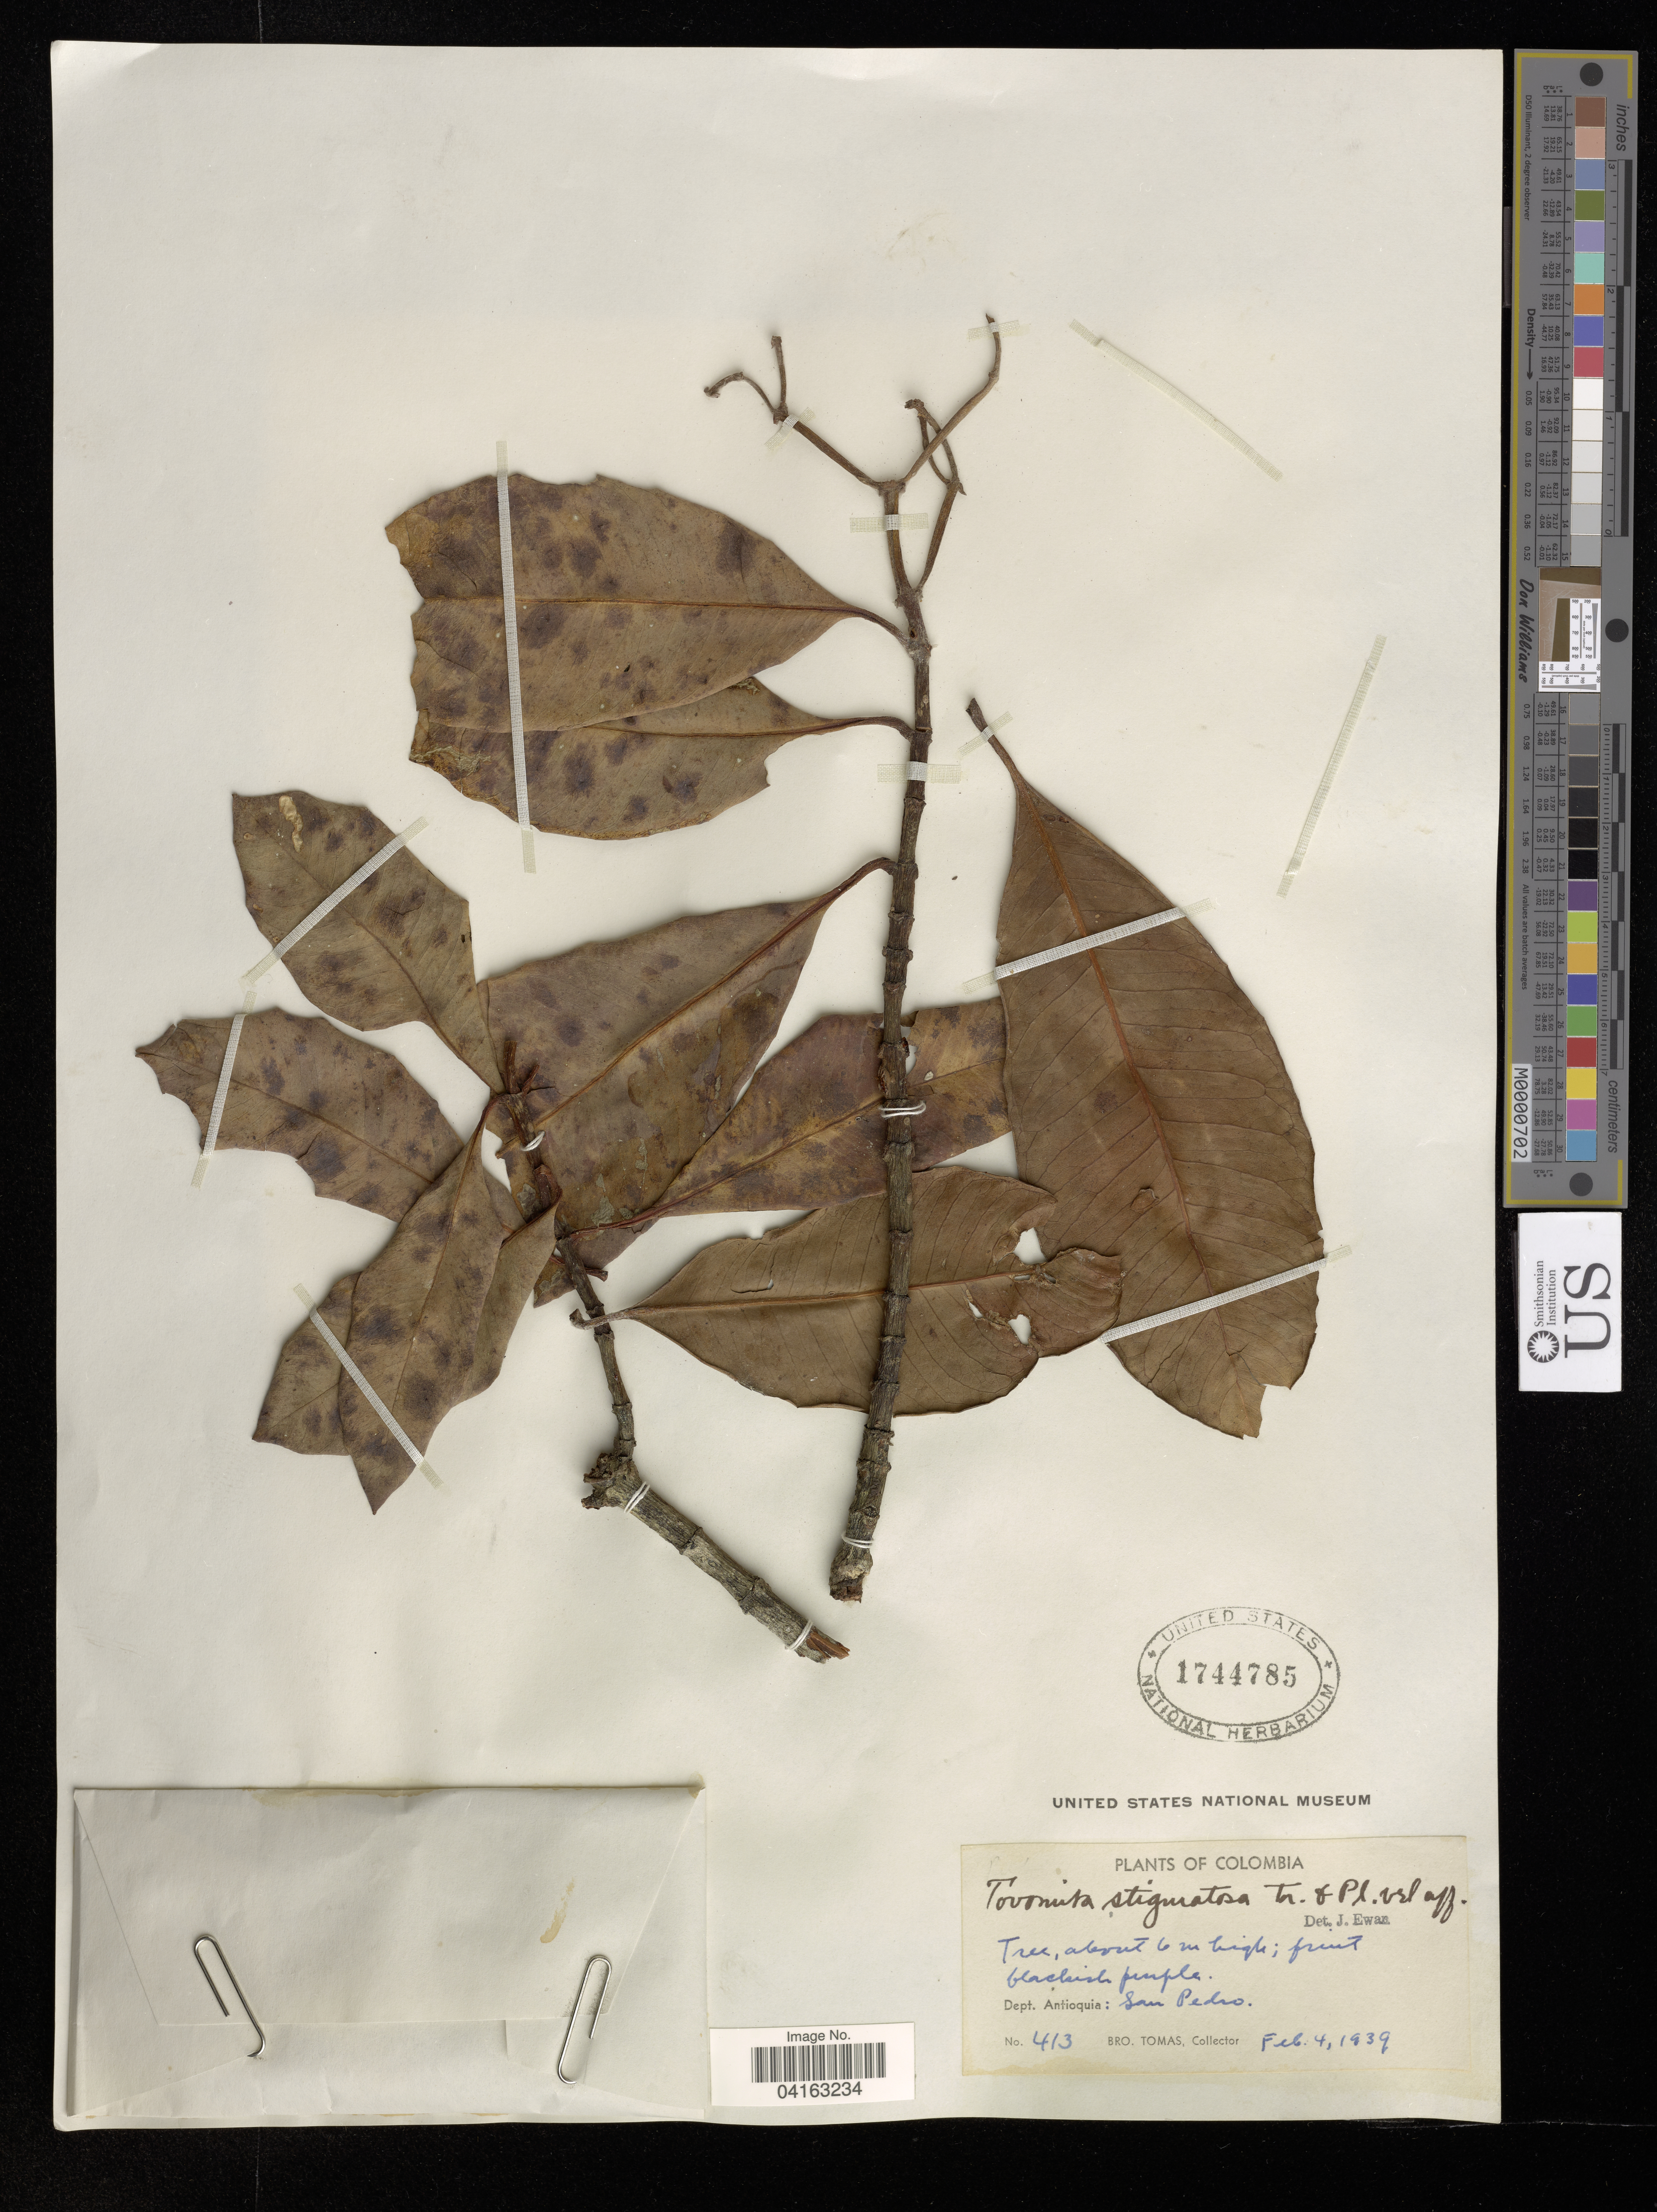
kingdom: Plantae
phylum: Tracheophyta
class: Magnoliopsida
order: Malpighiales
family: Clusiaceae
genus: Tovomita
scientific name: Tovomita stigmatosa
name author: Planch. & Triana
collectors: B. Tomas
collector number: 413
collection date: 1939-02-04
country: Colombia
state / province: Antioquia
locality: Dept. Antioquia: San Pedro.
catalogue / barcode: US 1744785